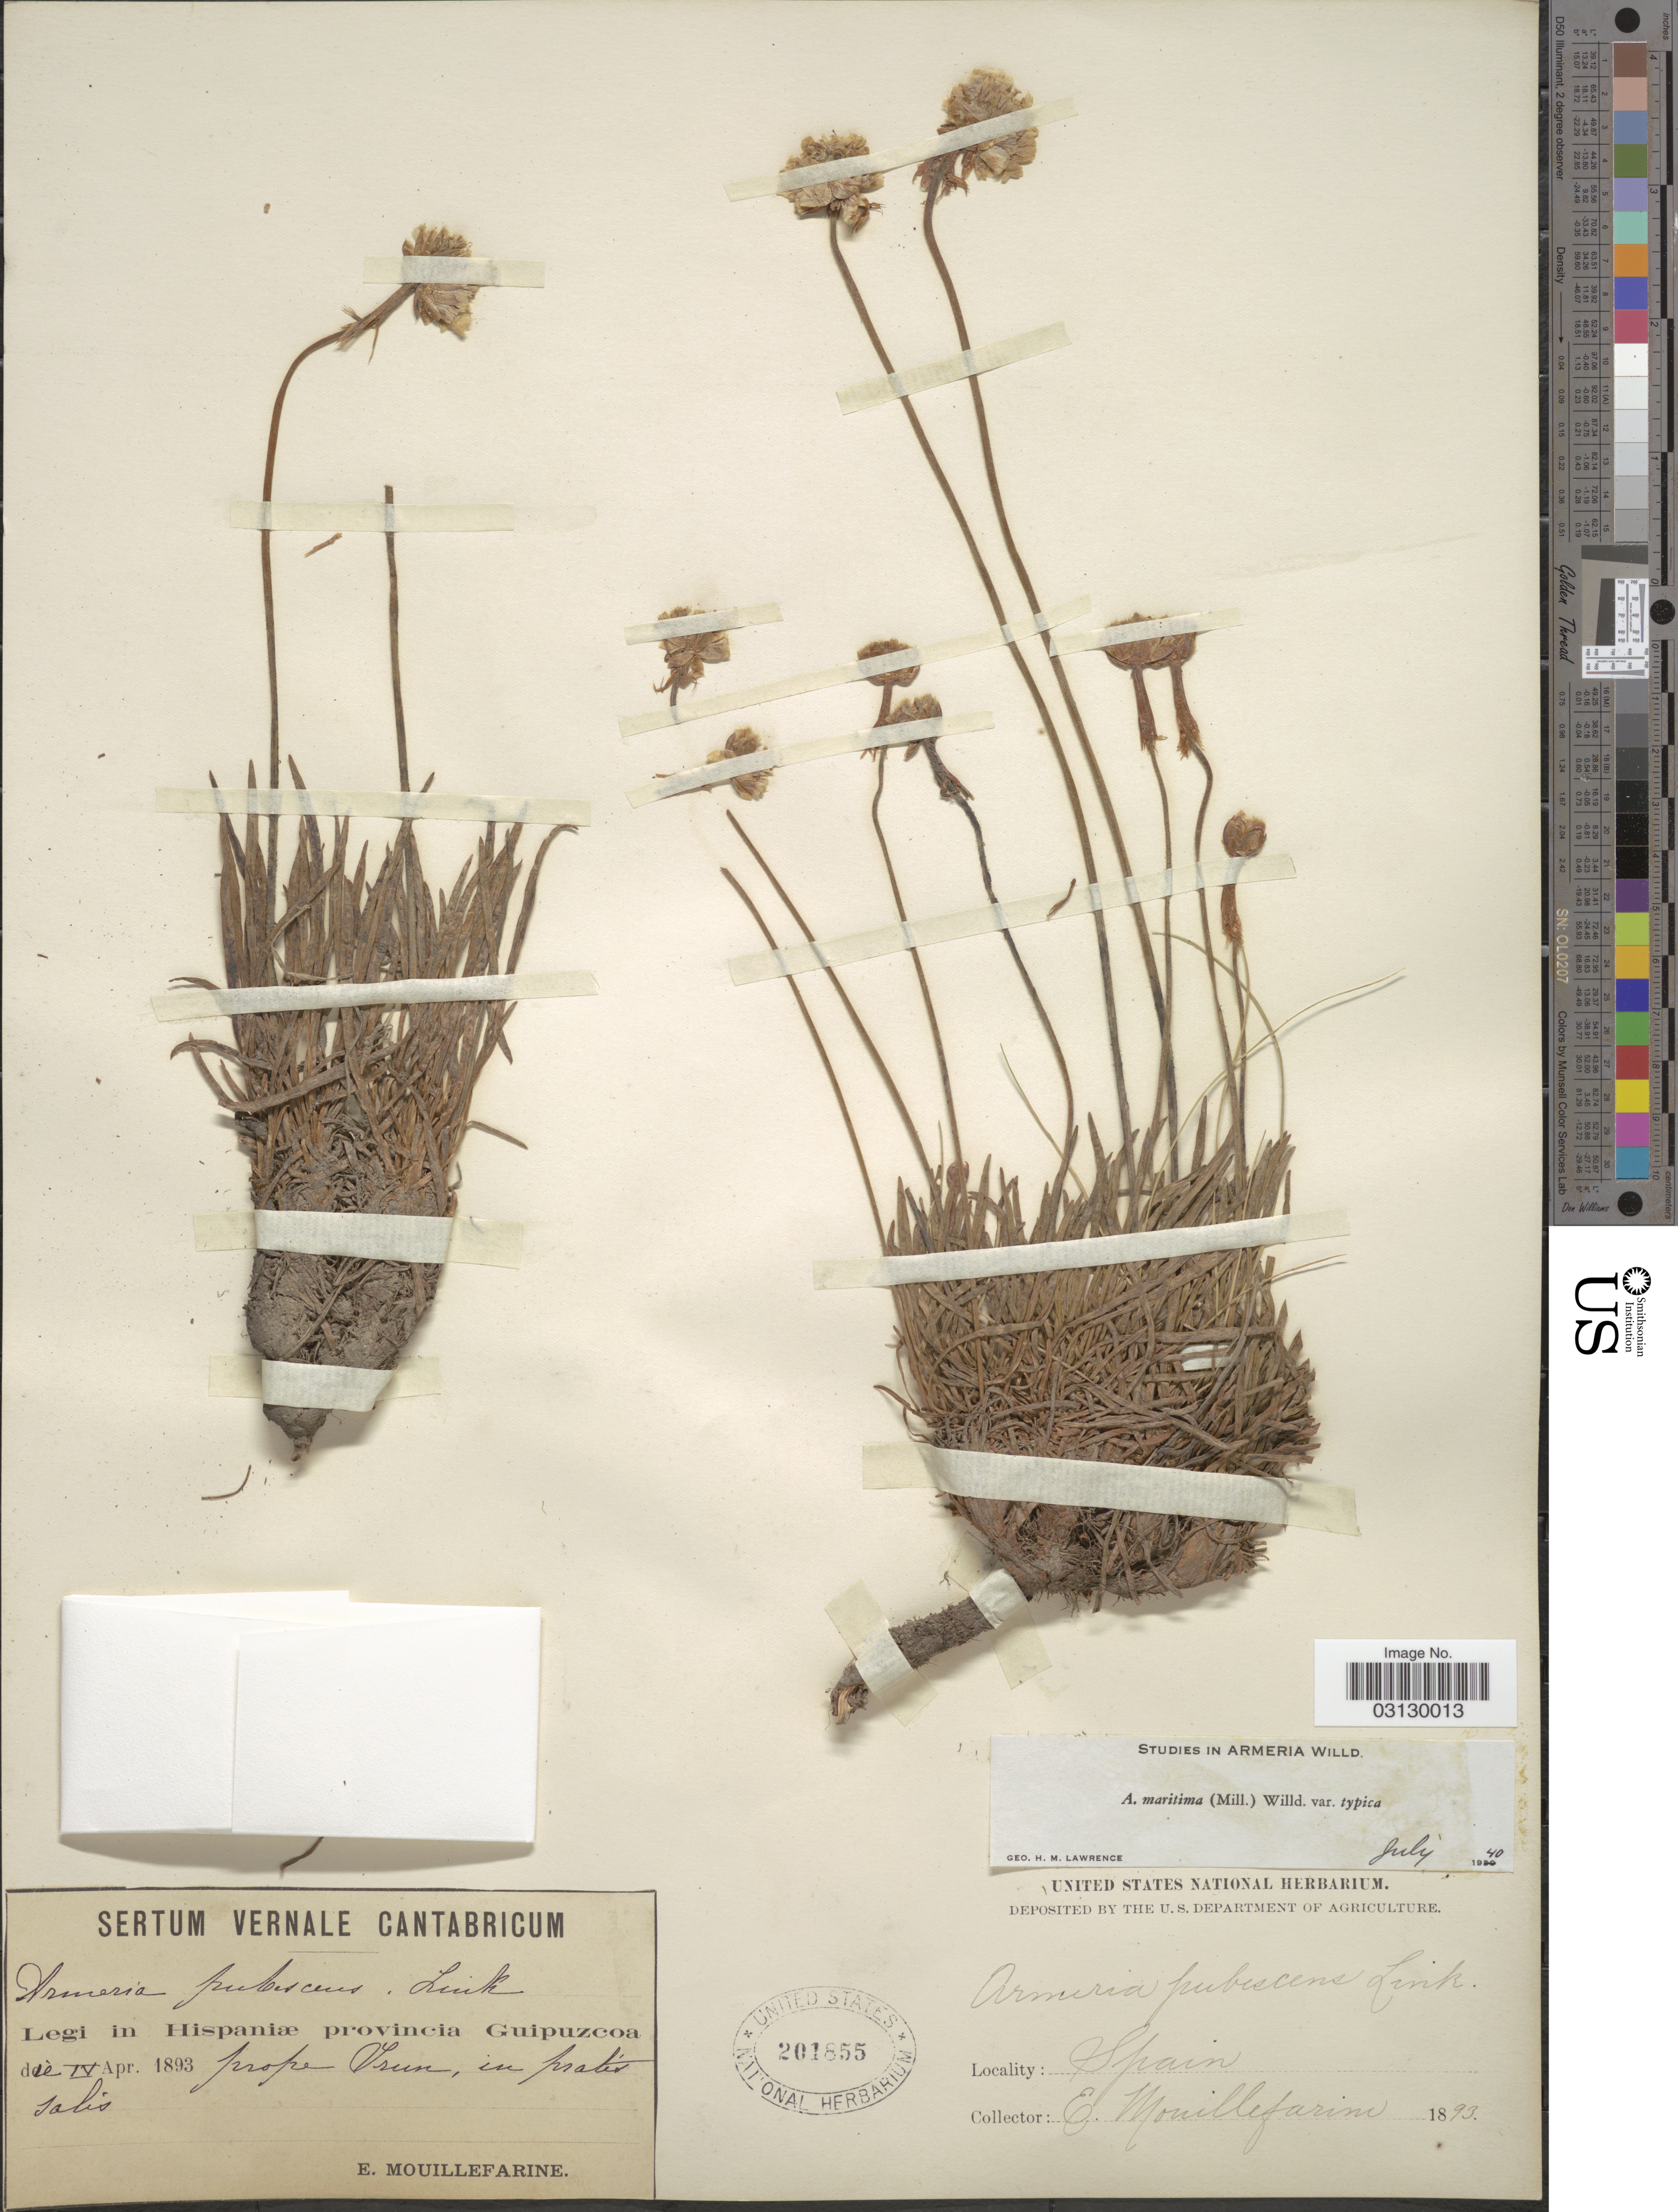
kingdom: Plantae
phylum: Tracheophyta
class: Magnoliopsida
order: Caryophyllales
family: Plumbaginaceae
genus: Armeria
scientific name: Armeria maritima subsp. maritima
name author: (Mill.) Willd.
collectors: E. Mouillefarine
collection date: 1893-04-04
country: Spain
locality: Provincia Guipuzcoa, prope Irun. Hispaniæ.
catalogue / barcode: US 201855